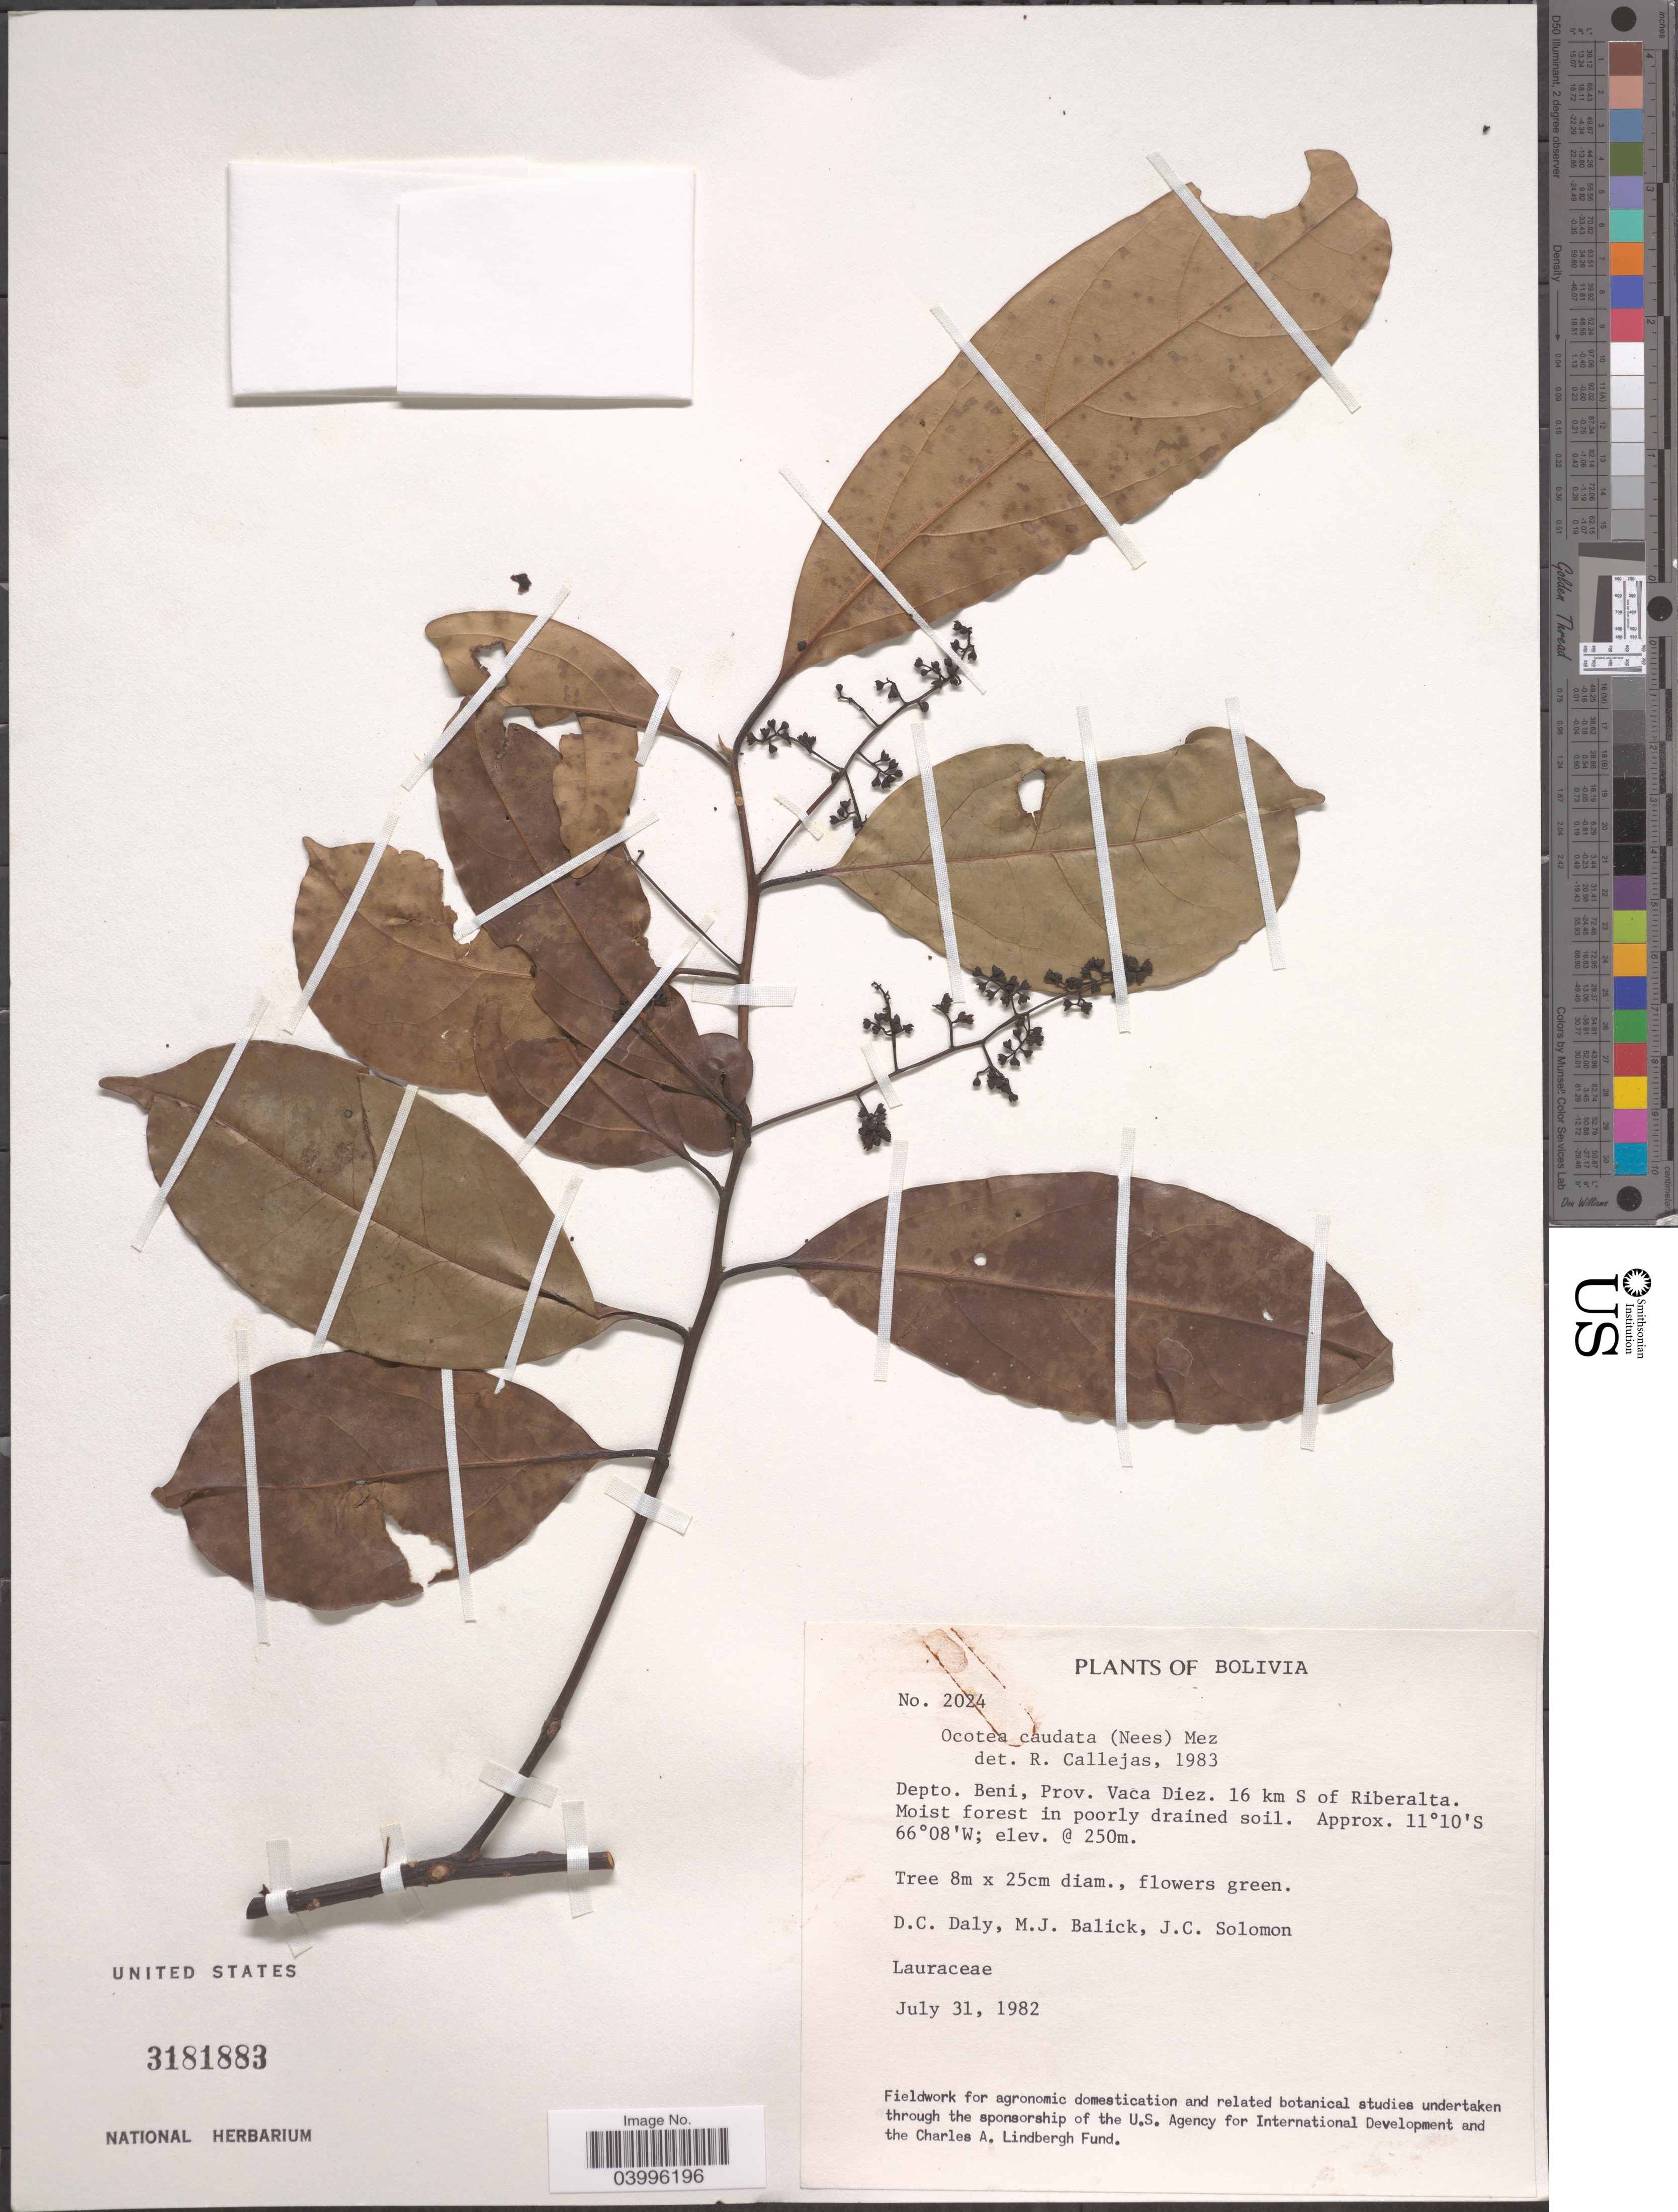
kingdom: Plantae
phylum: Tracheophyta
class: Magnoliopsida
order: Laurales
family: Lauraceae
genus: Ocotea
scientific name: Ocotea caudata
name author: (Nees) Mez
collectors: D. C. Daly, M. J. Balick & J. C. Solomon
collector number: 2024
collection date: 1982-07-31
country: Bolivia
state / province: Beni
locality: Depto. Beni, Prov. Vaca Diez. 16 km S of Riberalta.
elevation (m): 250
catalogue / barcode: US 3181883